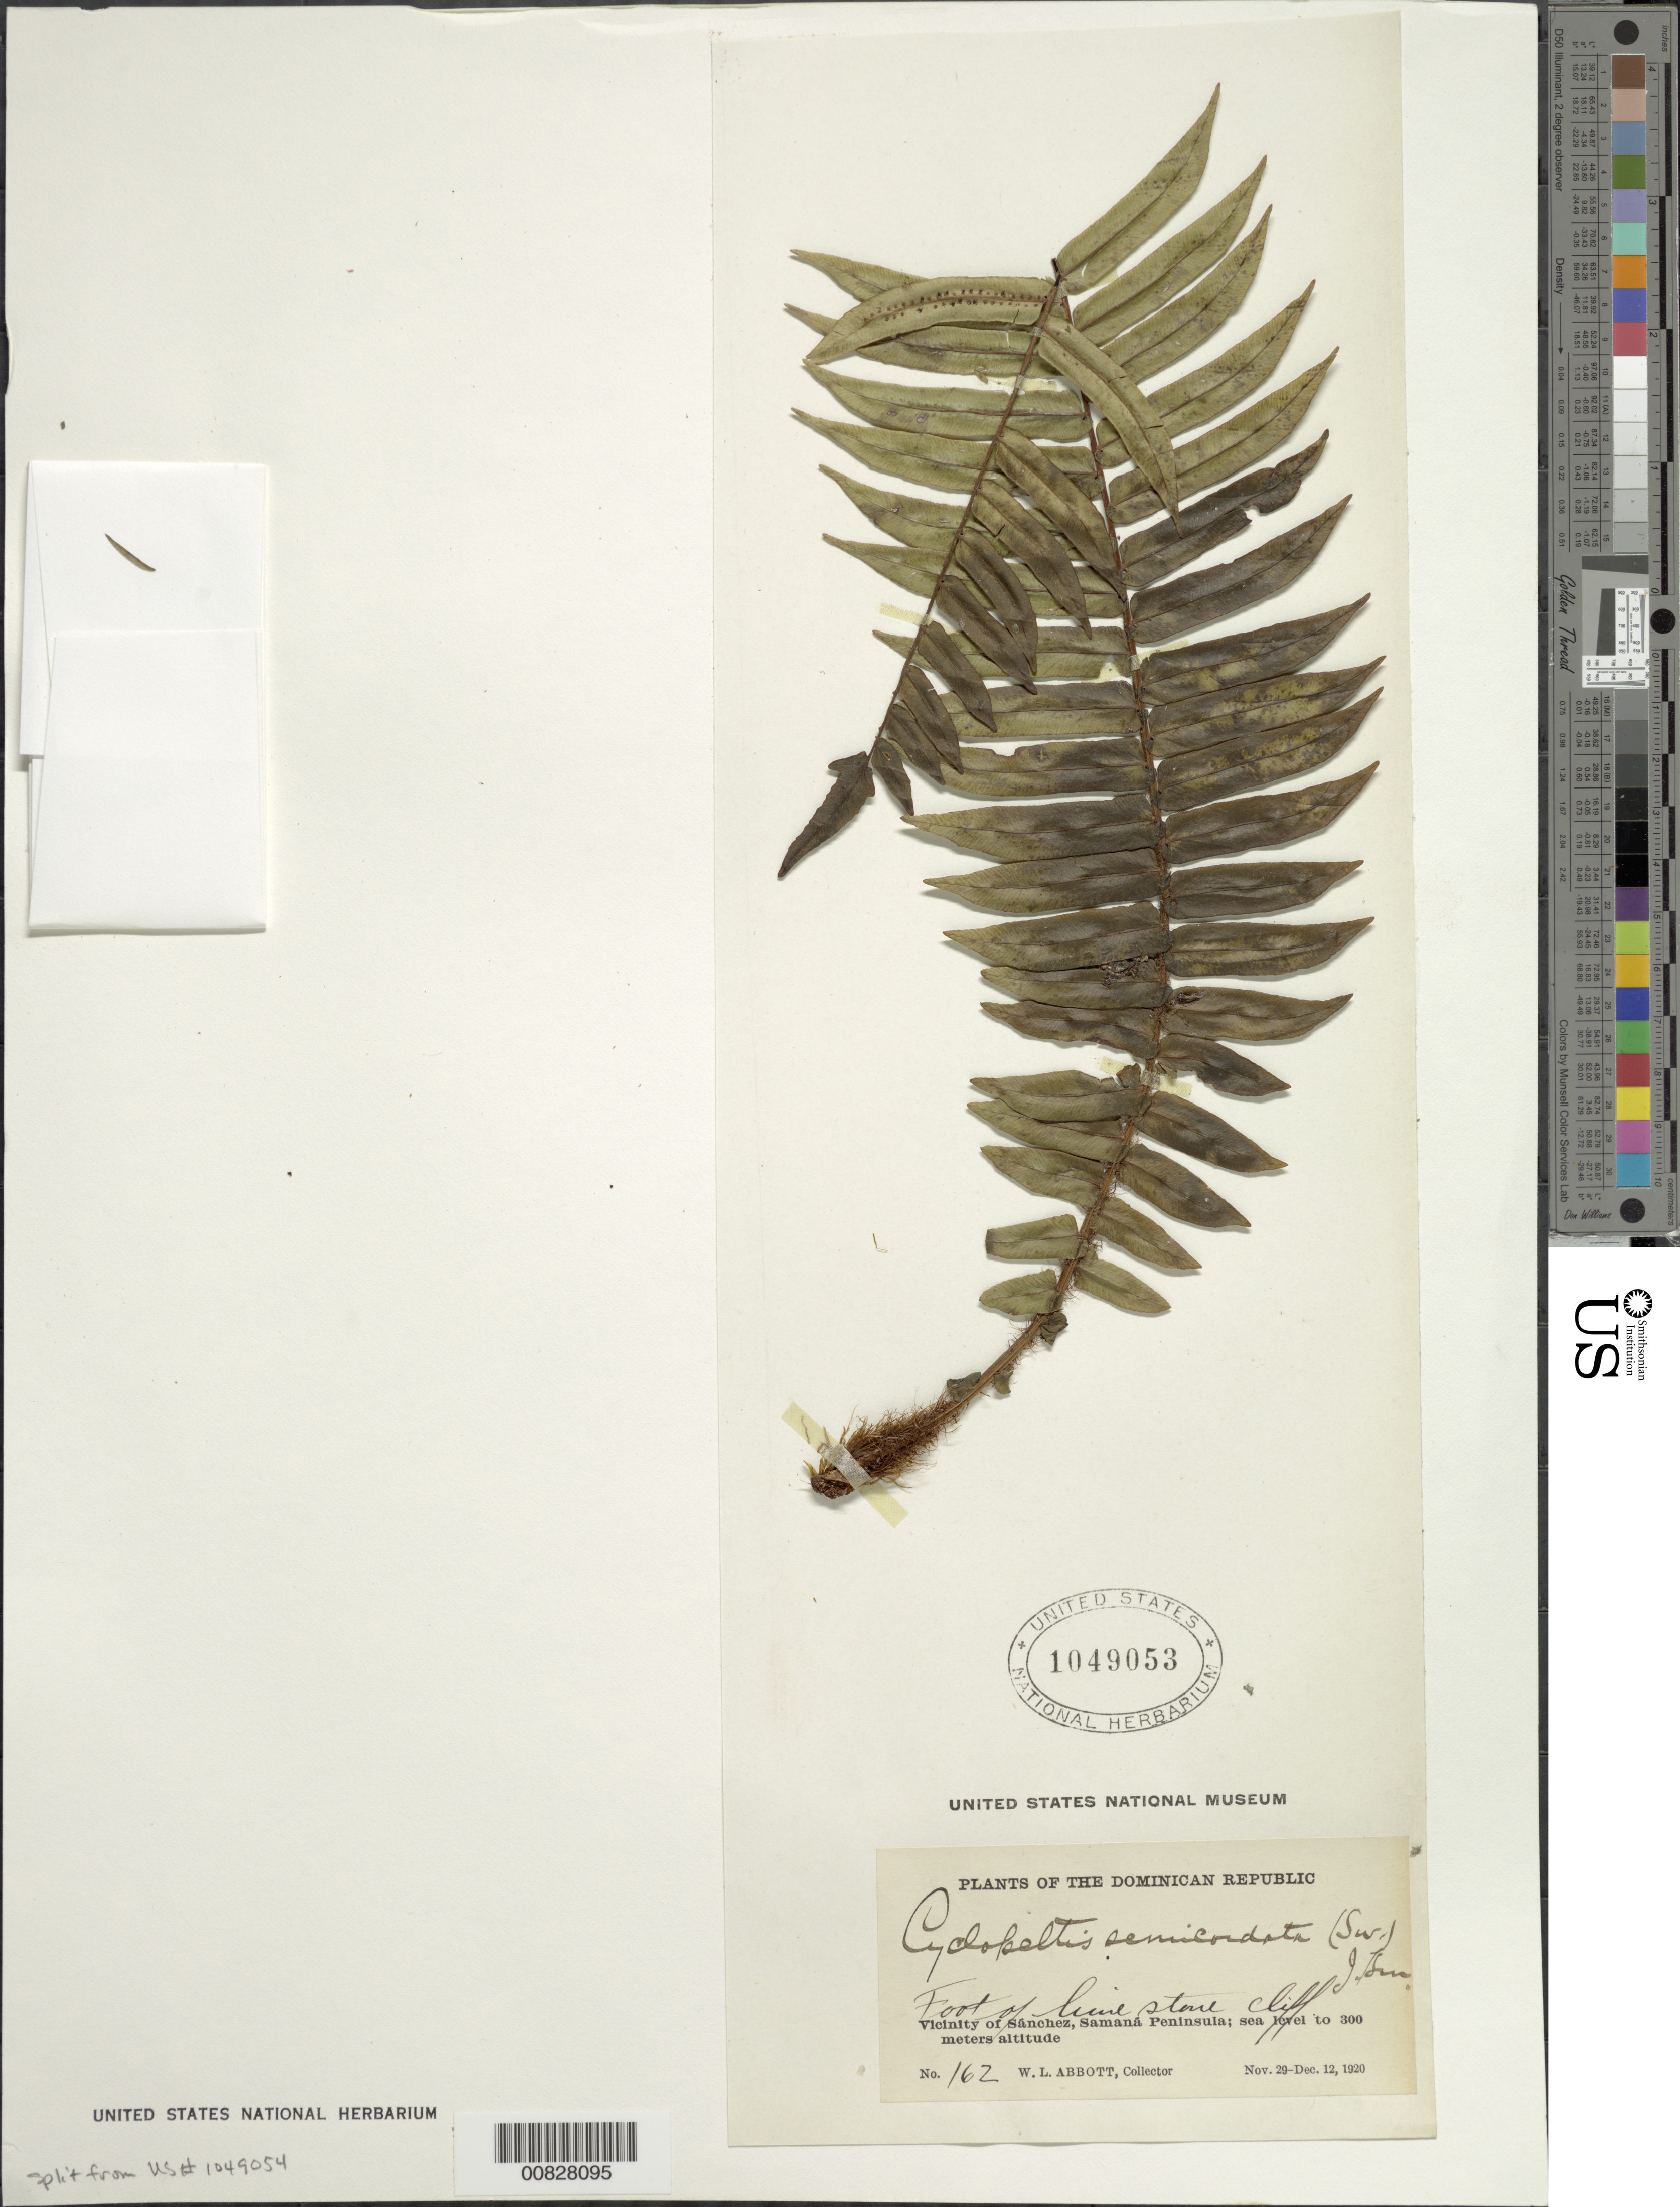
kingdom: Plantae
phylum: Tracheophyta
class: Polypodiopsida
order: Polypodiales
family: Lomariopsidaceae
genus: Cyclopeltis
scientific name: Cyclopeltis semicordata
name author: (Sw.) J. Sm.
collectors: W. L. Abbott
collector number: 162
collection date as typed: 29 Nov 1920 to 12 Dec 1920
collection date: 1920-11-29/1920-12-12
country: Dominican Republic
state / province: Samana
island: Hispaniola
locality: Samaná Peninsula, vicinity Sánchez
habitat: Foot of limestone cliff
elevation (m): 0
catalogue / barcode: US 1049053